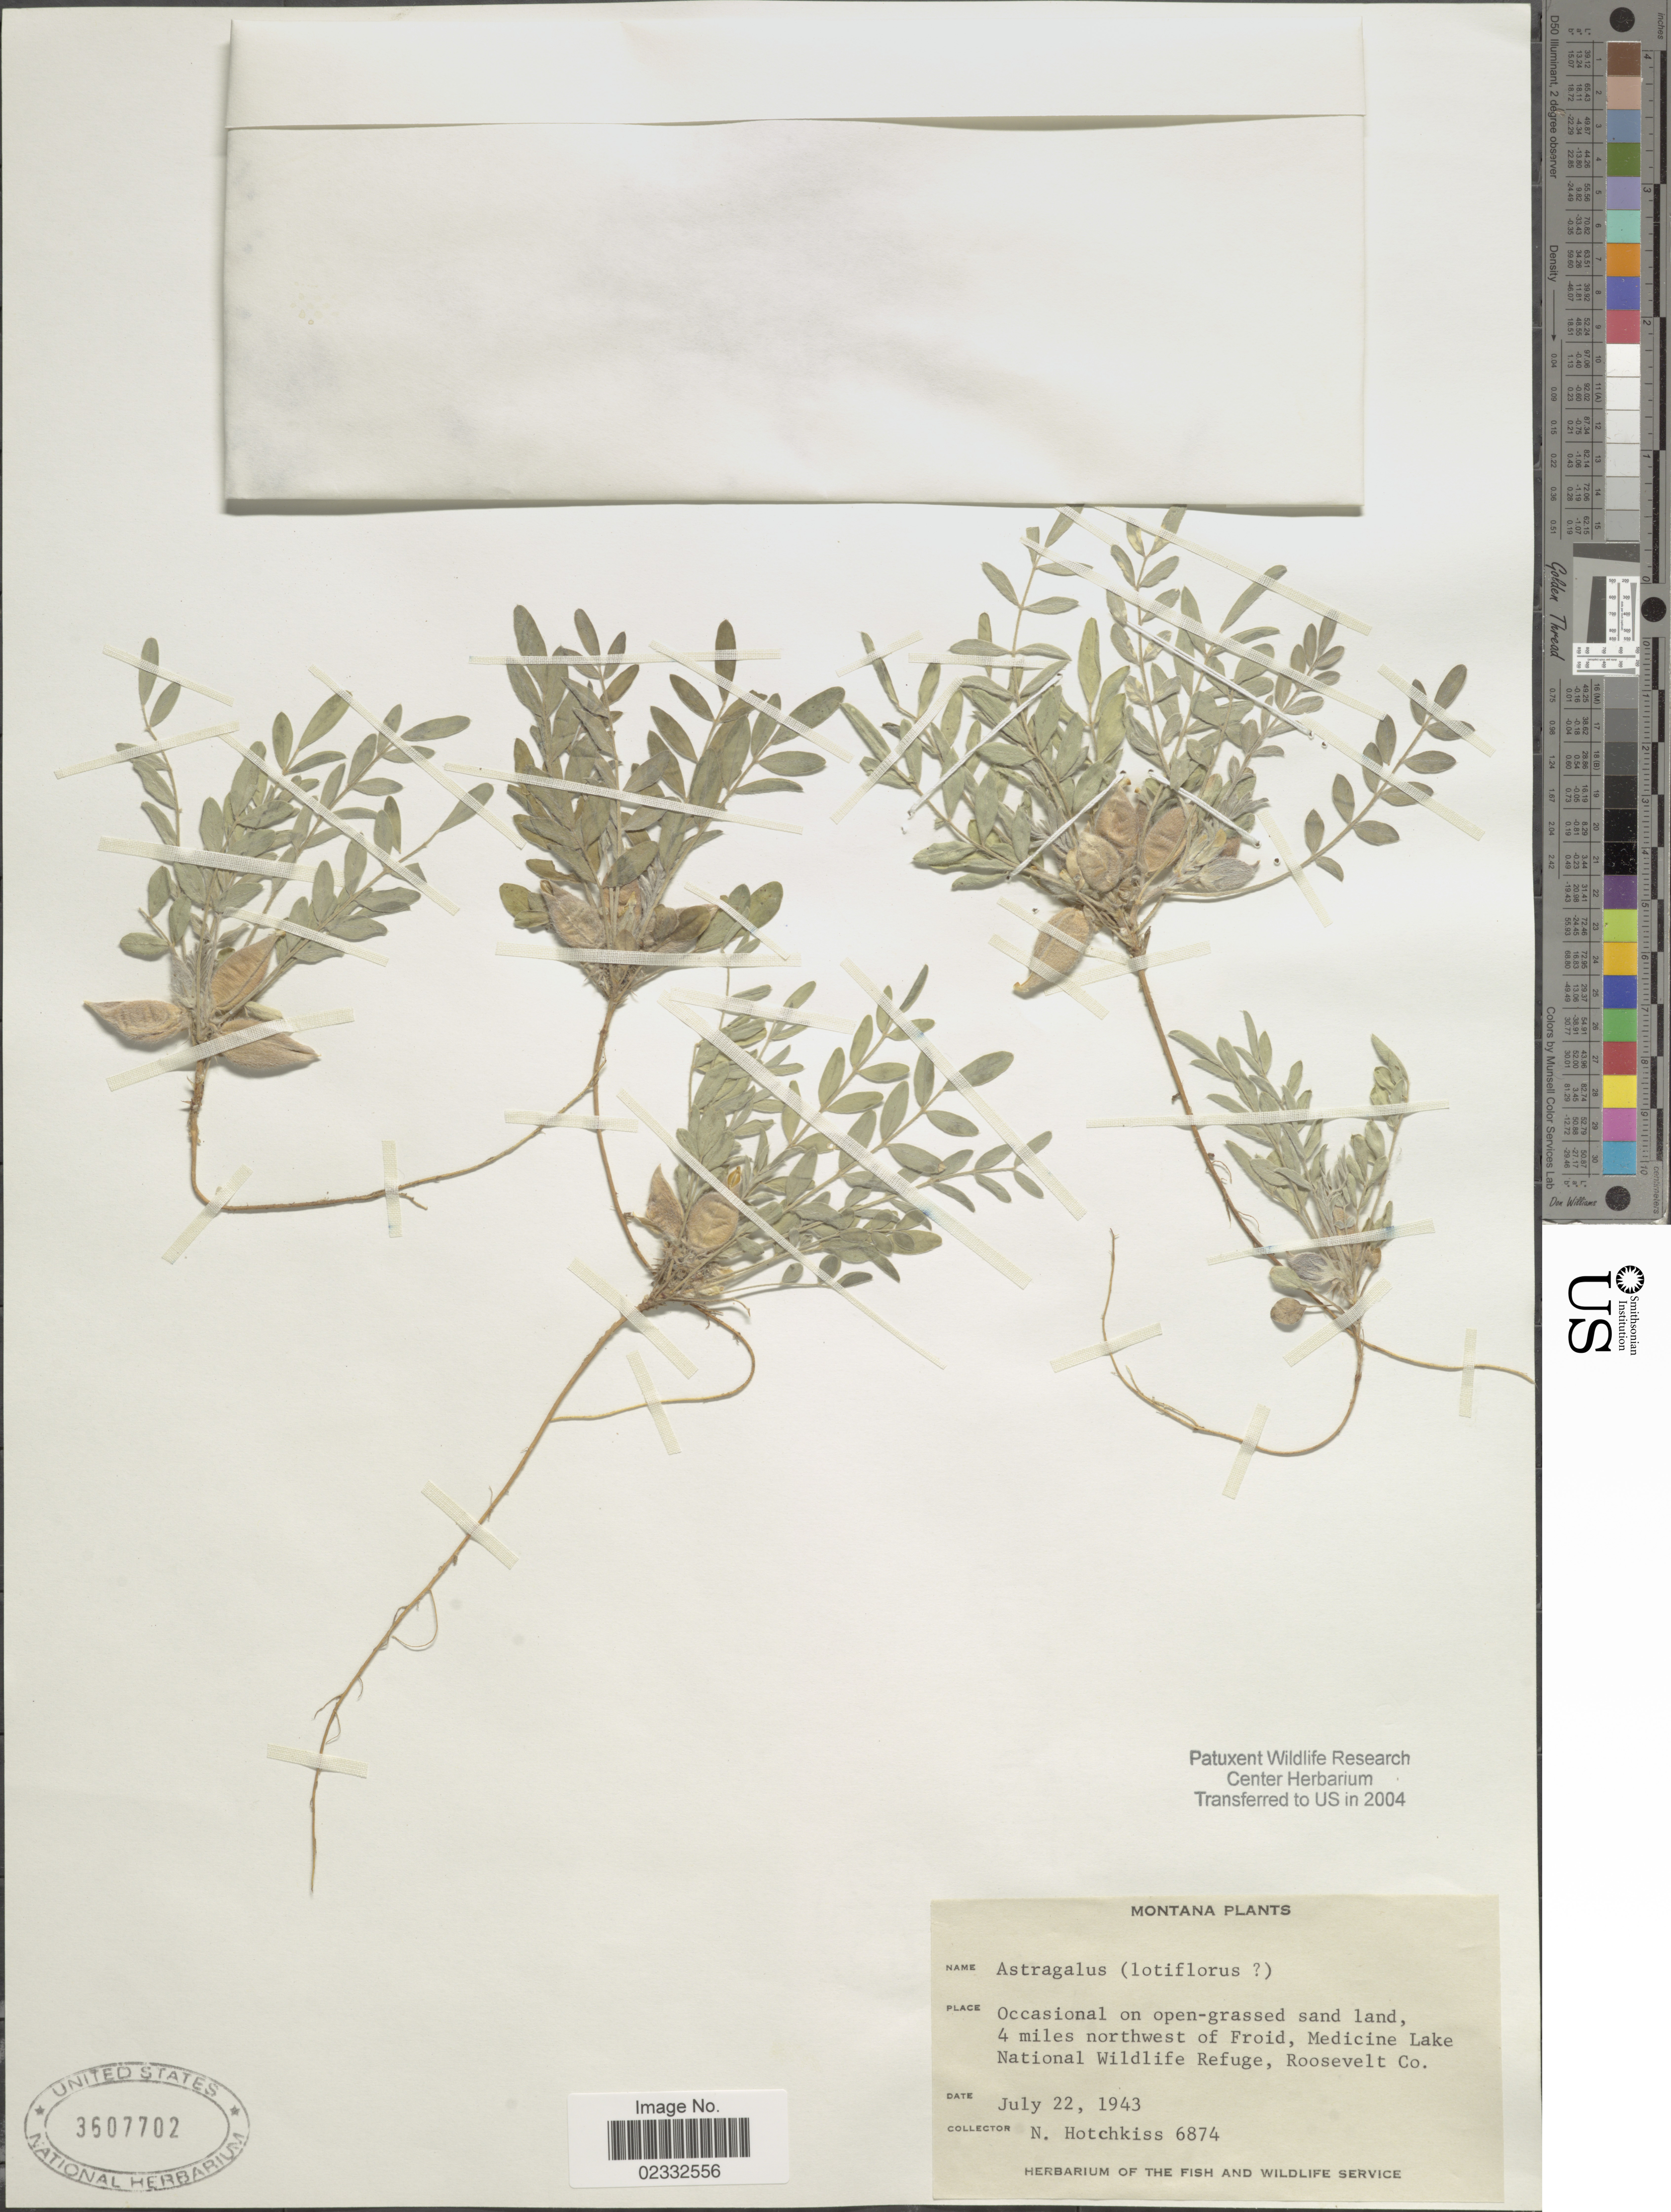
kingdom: Plantae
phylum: Tracheophyta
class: Magnoliopsida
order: Fabales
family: Fabaceae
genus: Astragalus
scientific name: Astragalus lotiflorus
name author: Hook.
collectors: N. Hotchkiss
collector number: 6874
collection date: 1943-07-22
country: United States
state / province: Montana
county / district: Roosevelt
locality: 4 miles NW of Froid, Medicine Lake National Wildlife Refuge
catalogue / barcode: US 3607702